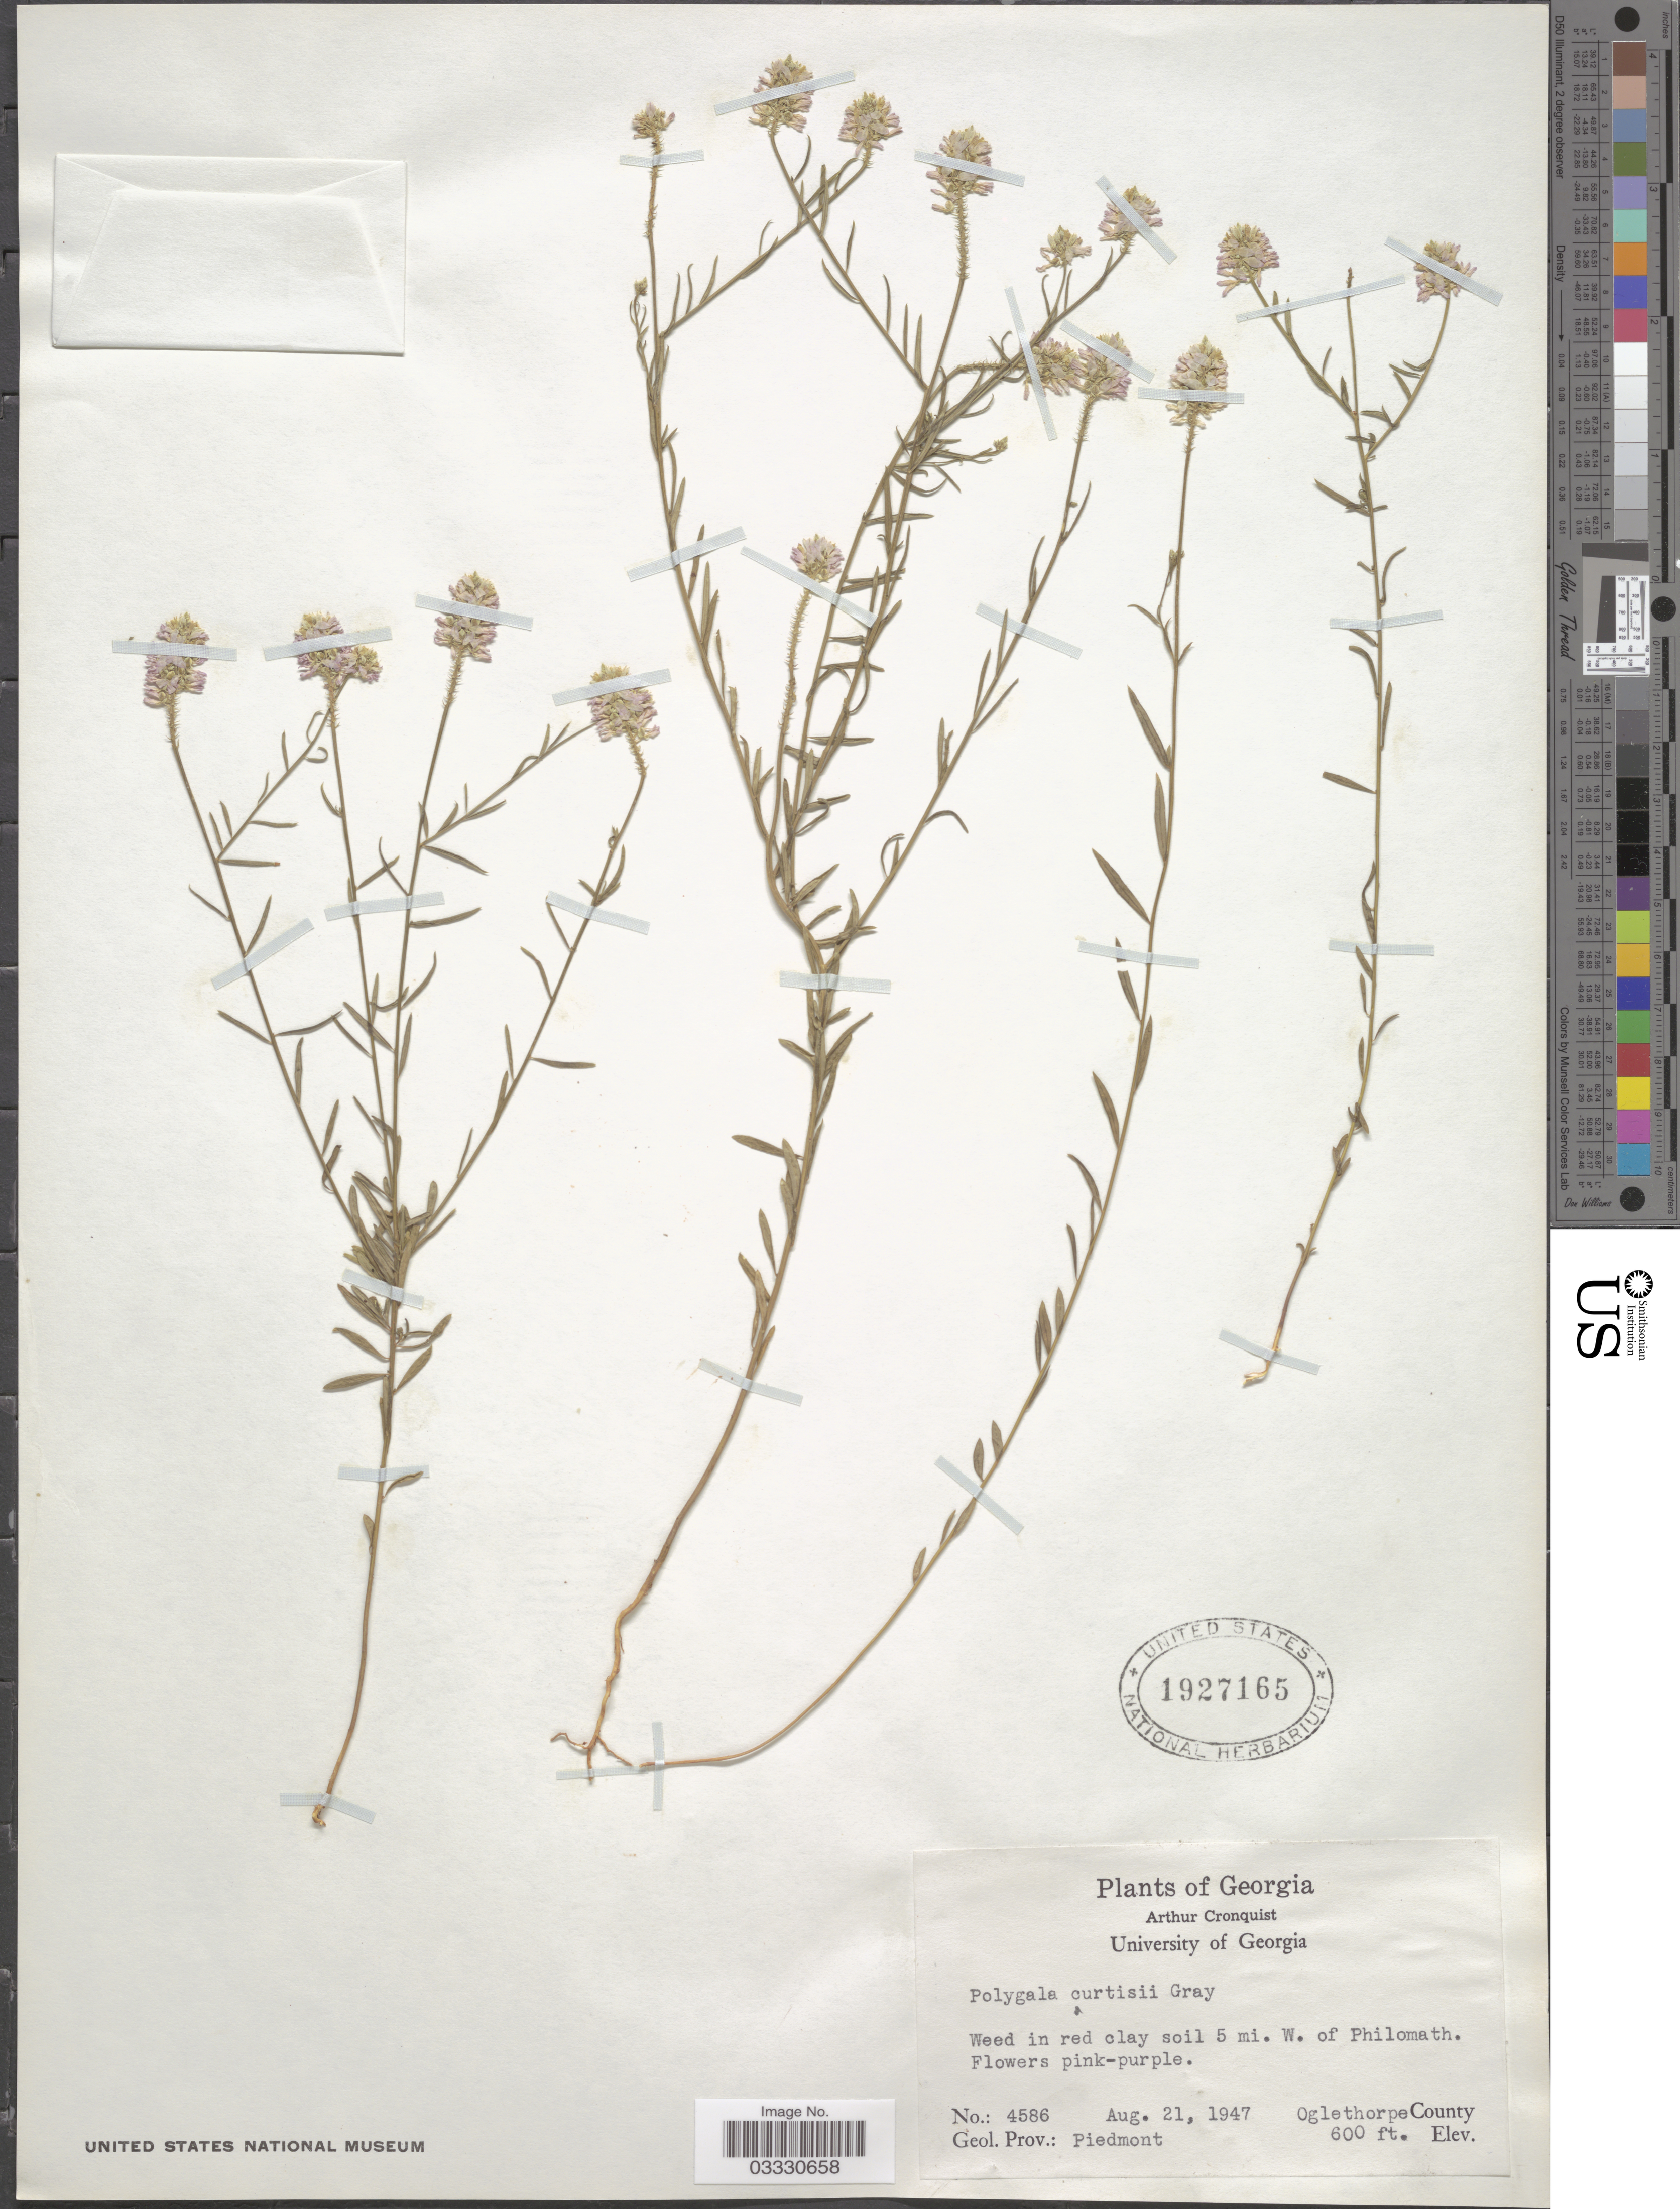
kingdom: Plantae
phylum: Tracheophyta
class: Magnoliopsida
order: Fabales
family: Polygalaceae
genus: Polygala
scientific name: Polygala curtissii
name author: A. Gray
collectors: A. J. Cronquist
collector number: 4586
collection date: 1947-08-21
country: United States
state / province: Georgia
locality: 5 mi. W. of Philomath. Oglethorpe County. Geol. Prov.: Piedmont.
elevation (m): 183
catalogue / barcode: US 1927165